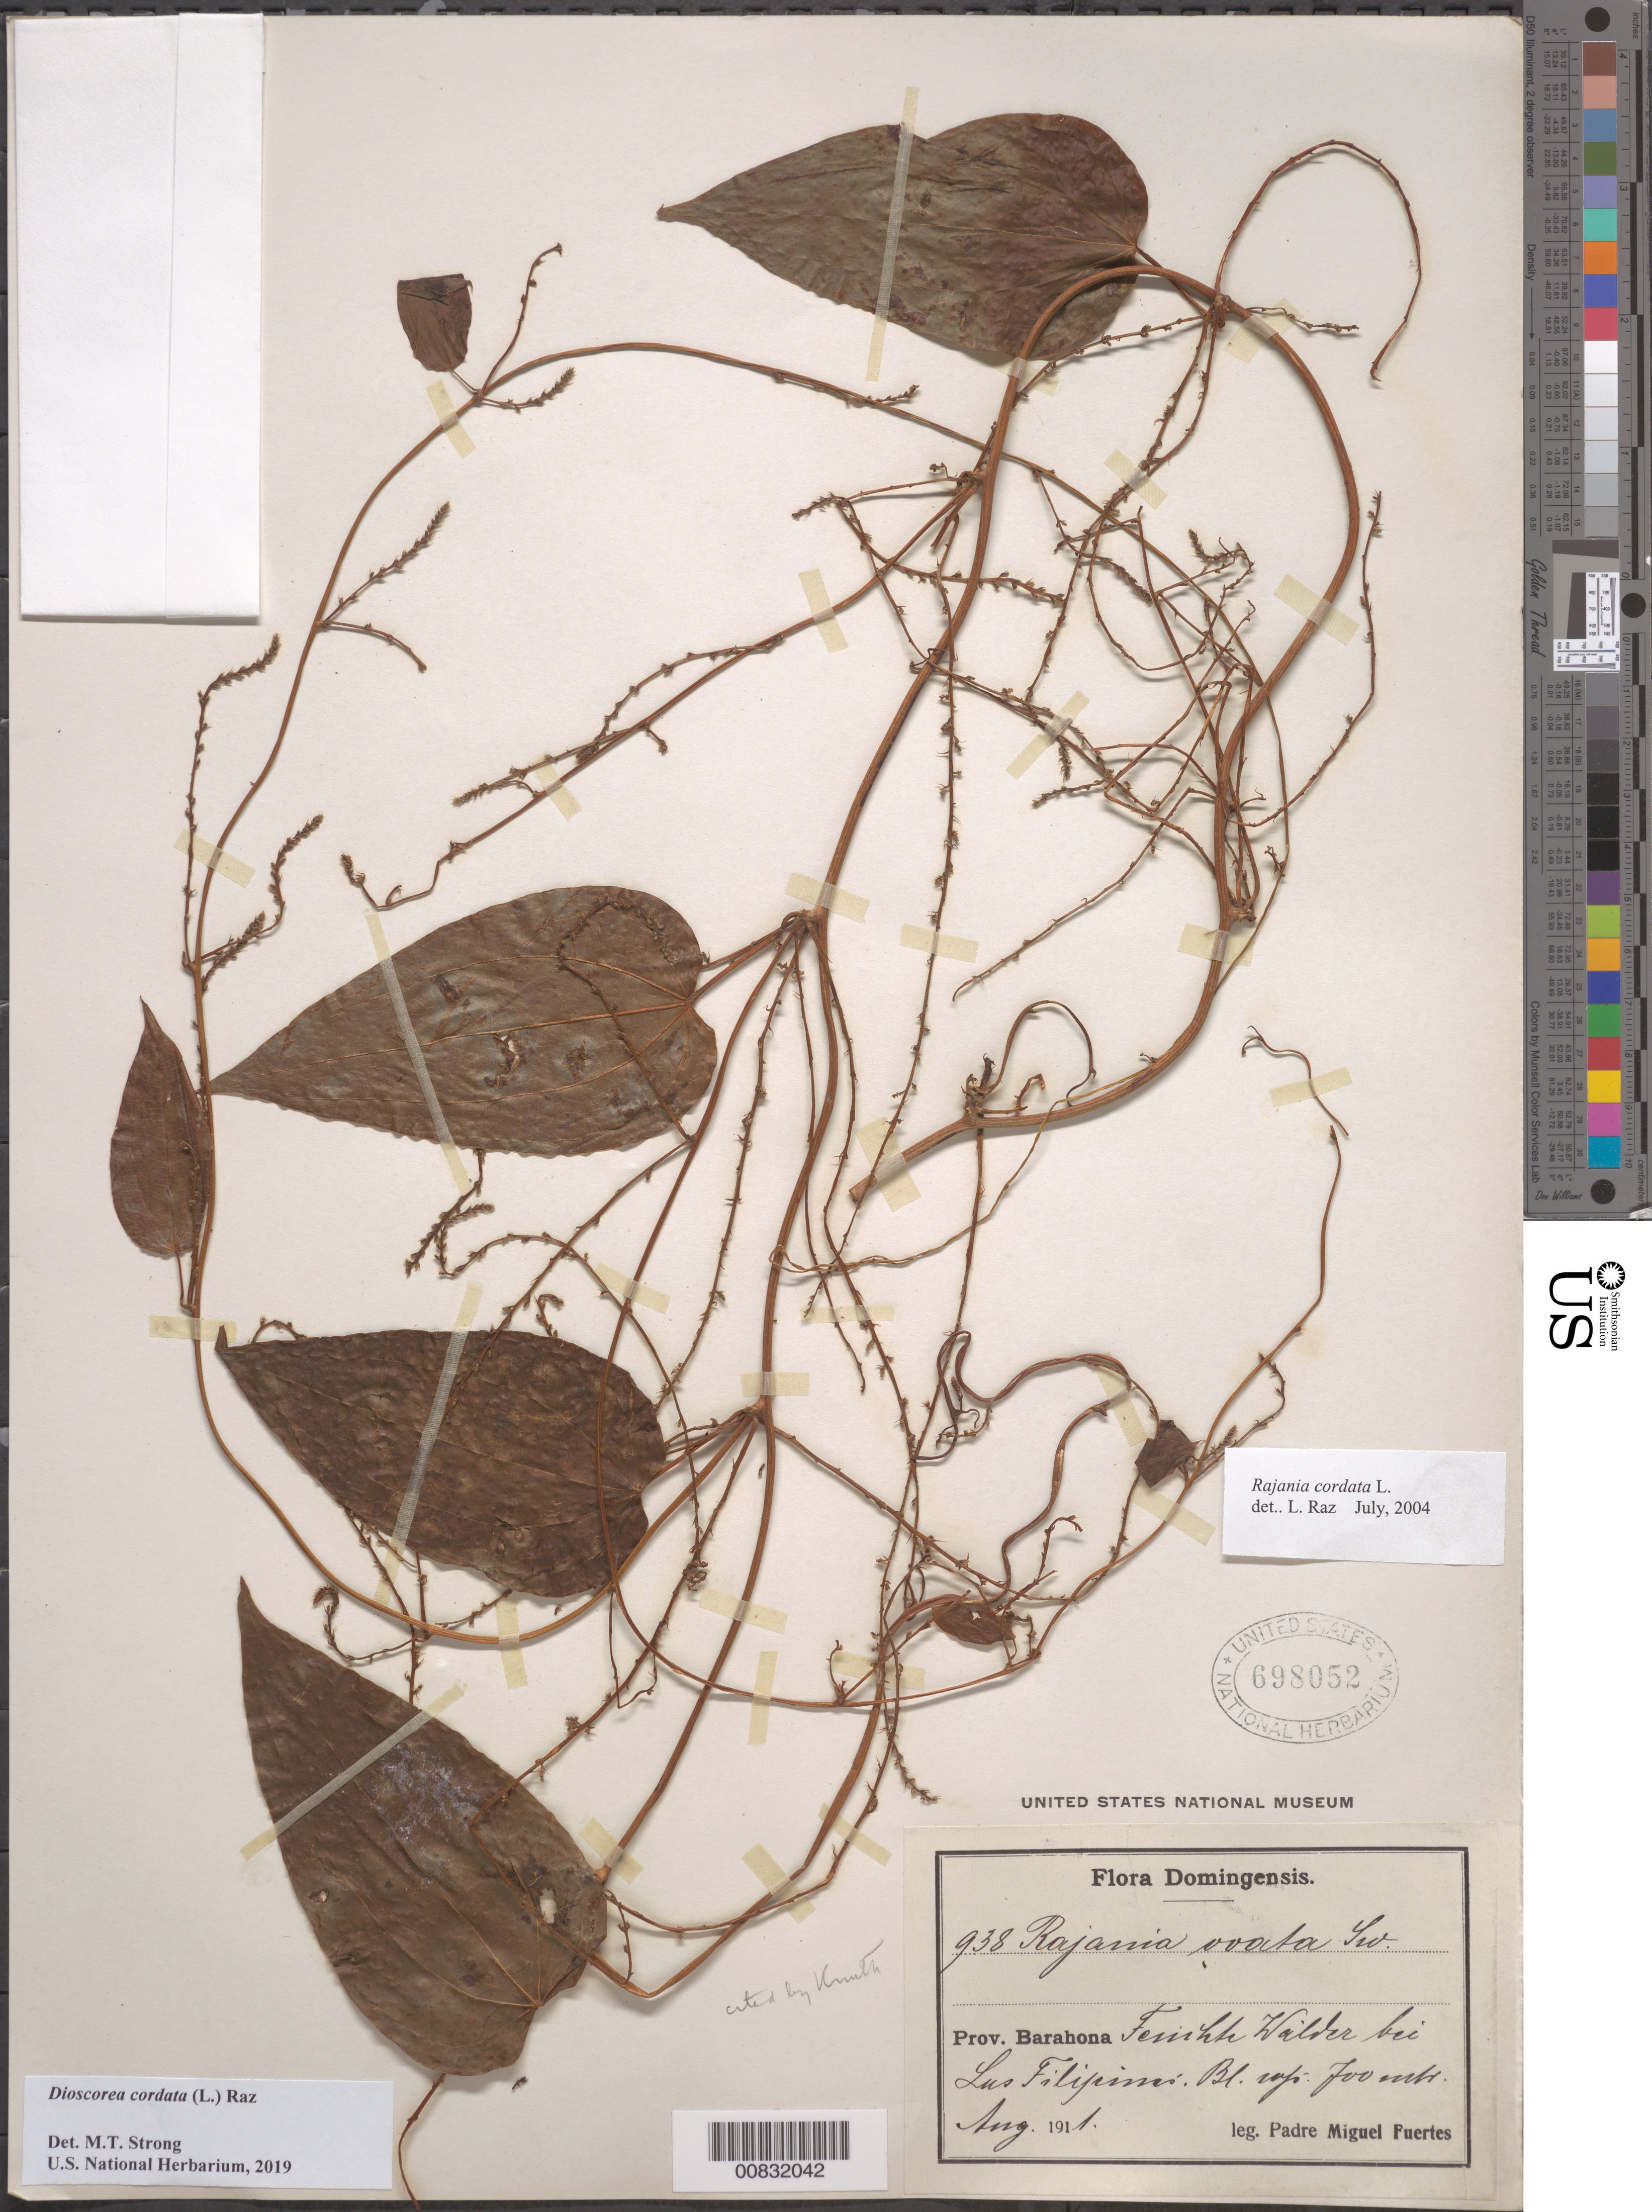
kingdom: Plantae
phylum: Tracheophyta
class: Liliopsida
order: Dioscoreales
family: Dioscoreaceae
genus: Dioscorea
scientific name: Dioscorea cordata var. cordata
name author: (L.) Raz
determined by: Strong, M. T., (US), Smithsonian Institution - National Museum of Natural History (UNITED STATES)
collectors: M. D. Fuertes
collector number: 938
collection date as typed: Aug 1911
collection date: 1911-08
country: Dominican Republic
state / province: Barahona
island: Hispaniola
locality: Feuchte Walder bei Las Filipinas.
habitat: Feuchte Wälder.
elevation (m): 700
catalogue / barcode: US 698052